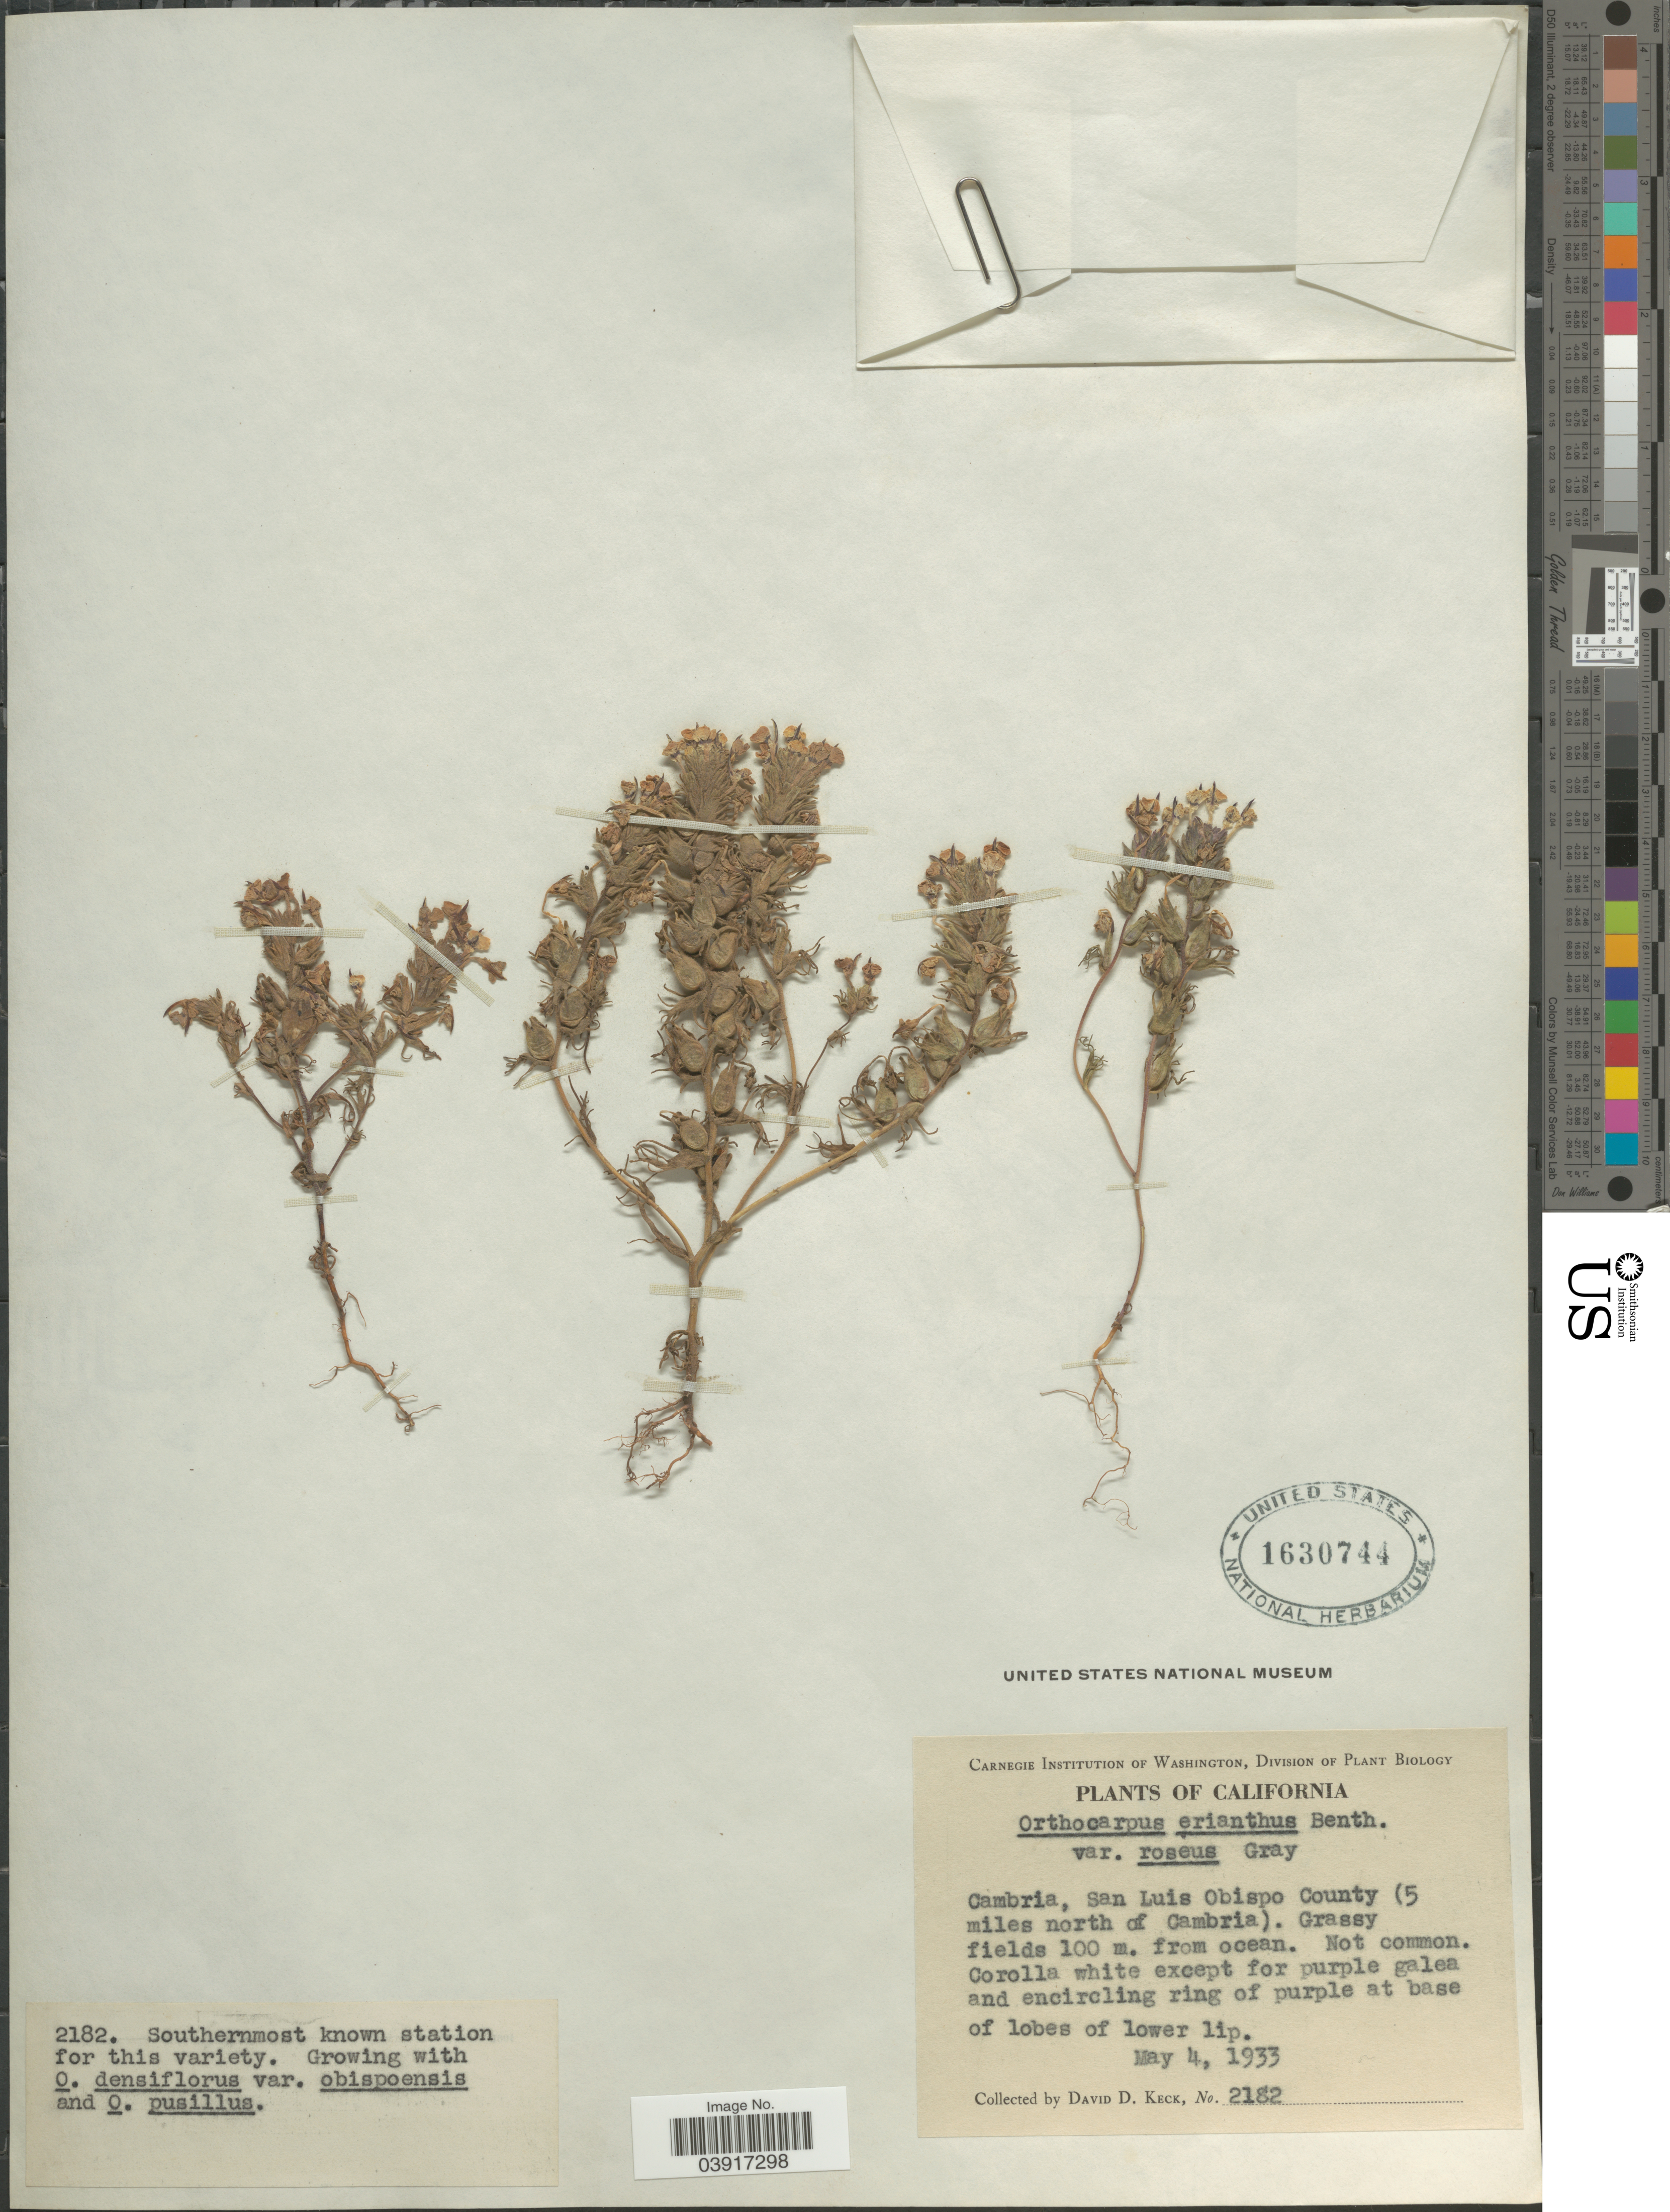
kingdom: Plantae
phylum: Tracheophyta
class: Magnoliopsida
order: Lamiales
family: Orobanchaceae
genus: Orthocarpus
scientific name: Orthocarpus erianthus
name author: Benth.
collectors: D. D. Keck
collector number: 2182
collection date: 1933-05-04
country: United States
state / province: California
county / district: San Luis Obispo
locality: Cambria, San Luis Obispo County (5 miles north of Cambria).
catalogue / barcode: US 1630744